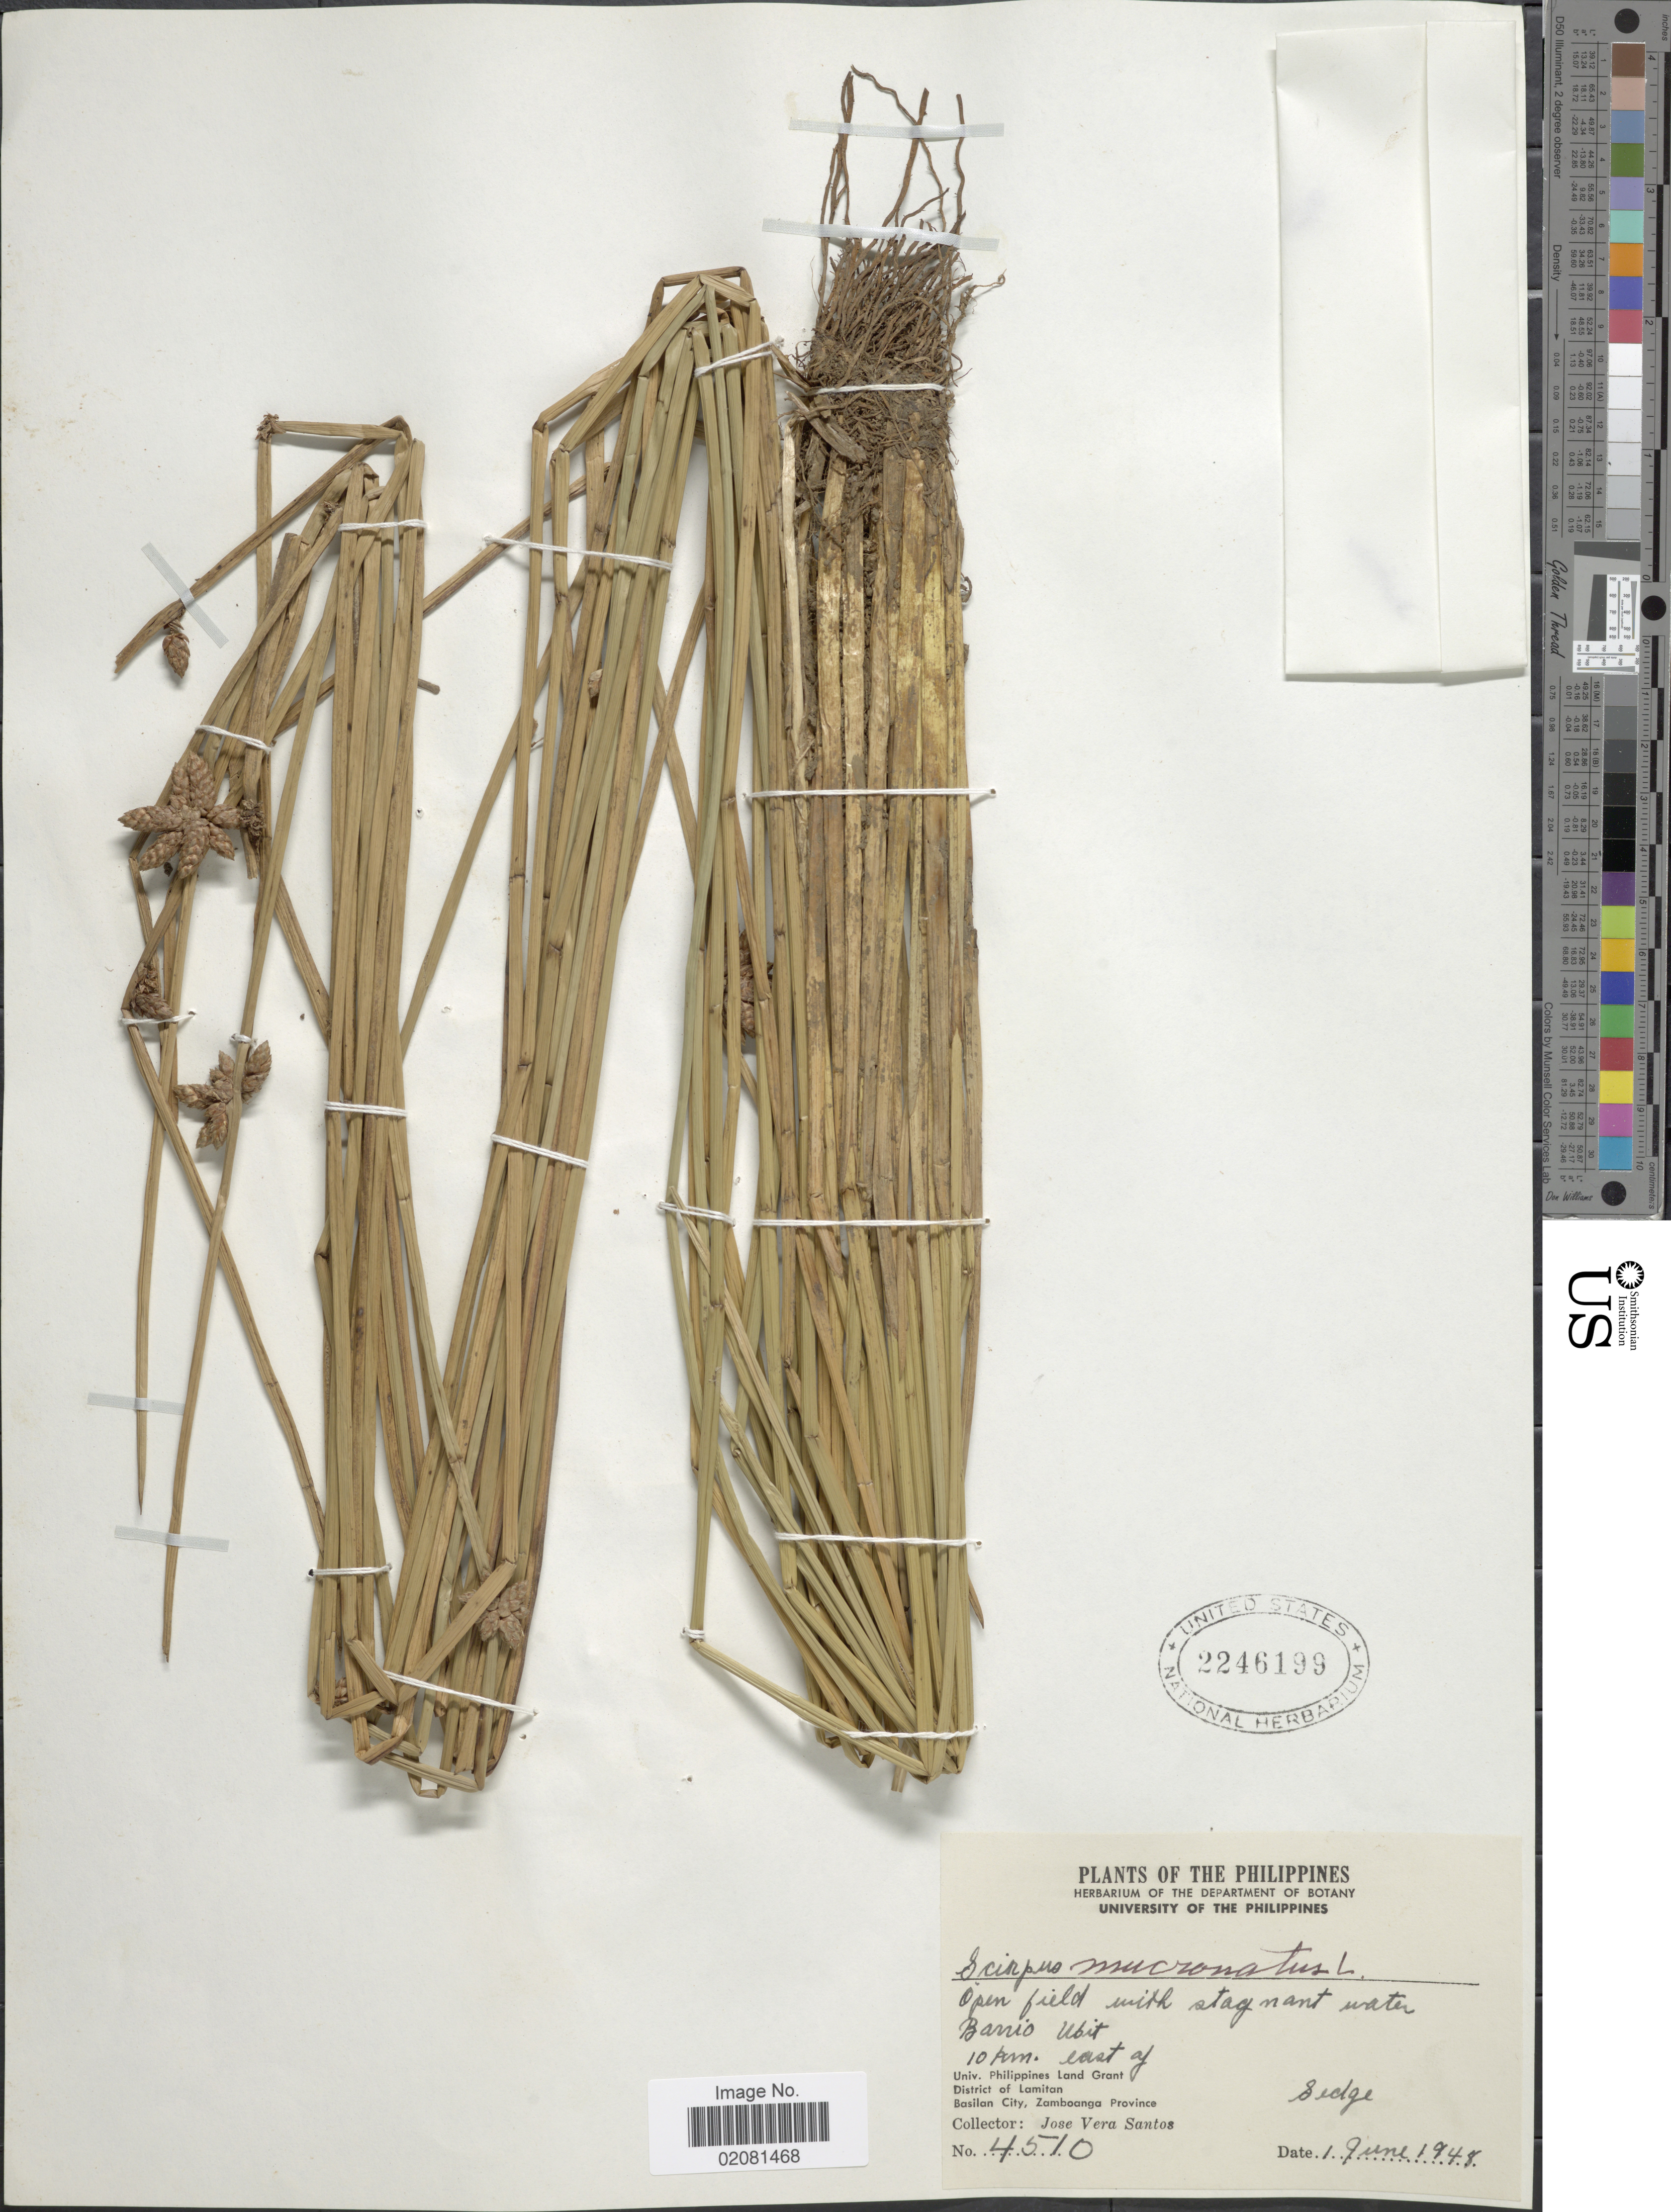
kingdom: Plantae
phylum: Tracheophyta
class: Liliopsida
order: Poales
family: Cyperaceae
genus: Schoenoplectus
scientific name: Schoenoplectus mucronatus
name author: (L.) Palla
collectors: J. V. Santos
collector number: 4510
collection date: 1948-06-01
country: Philippines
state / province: Zamboanga Peninsula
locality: Open field with stagnant water. Barrio Ubit. 10 km. east of Univ. Philippines Land Grant. District of Lamitan. Basilan City, Zamboanga Province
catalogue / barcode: US 2246199